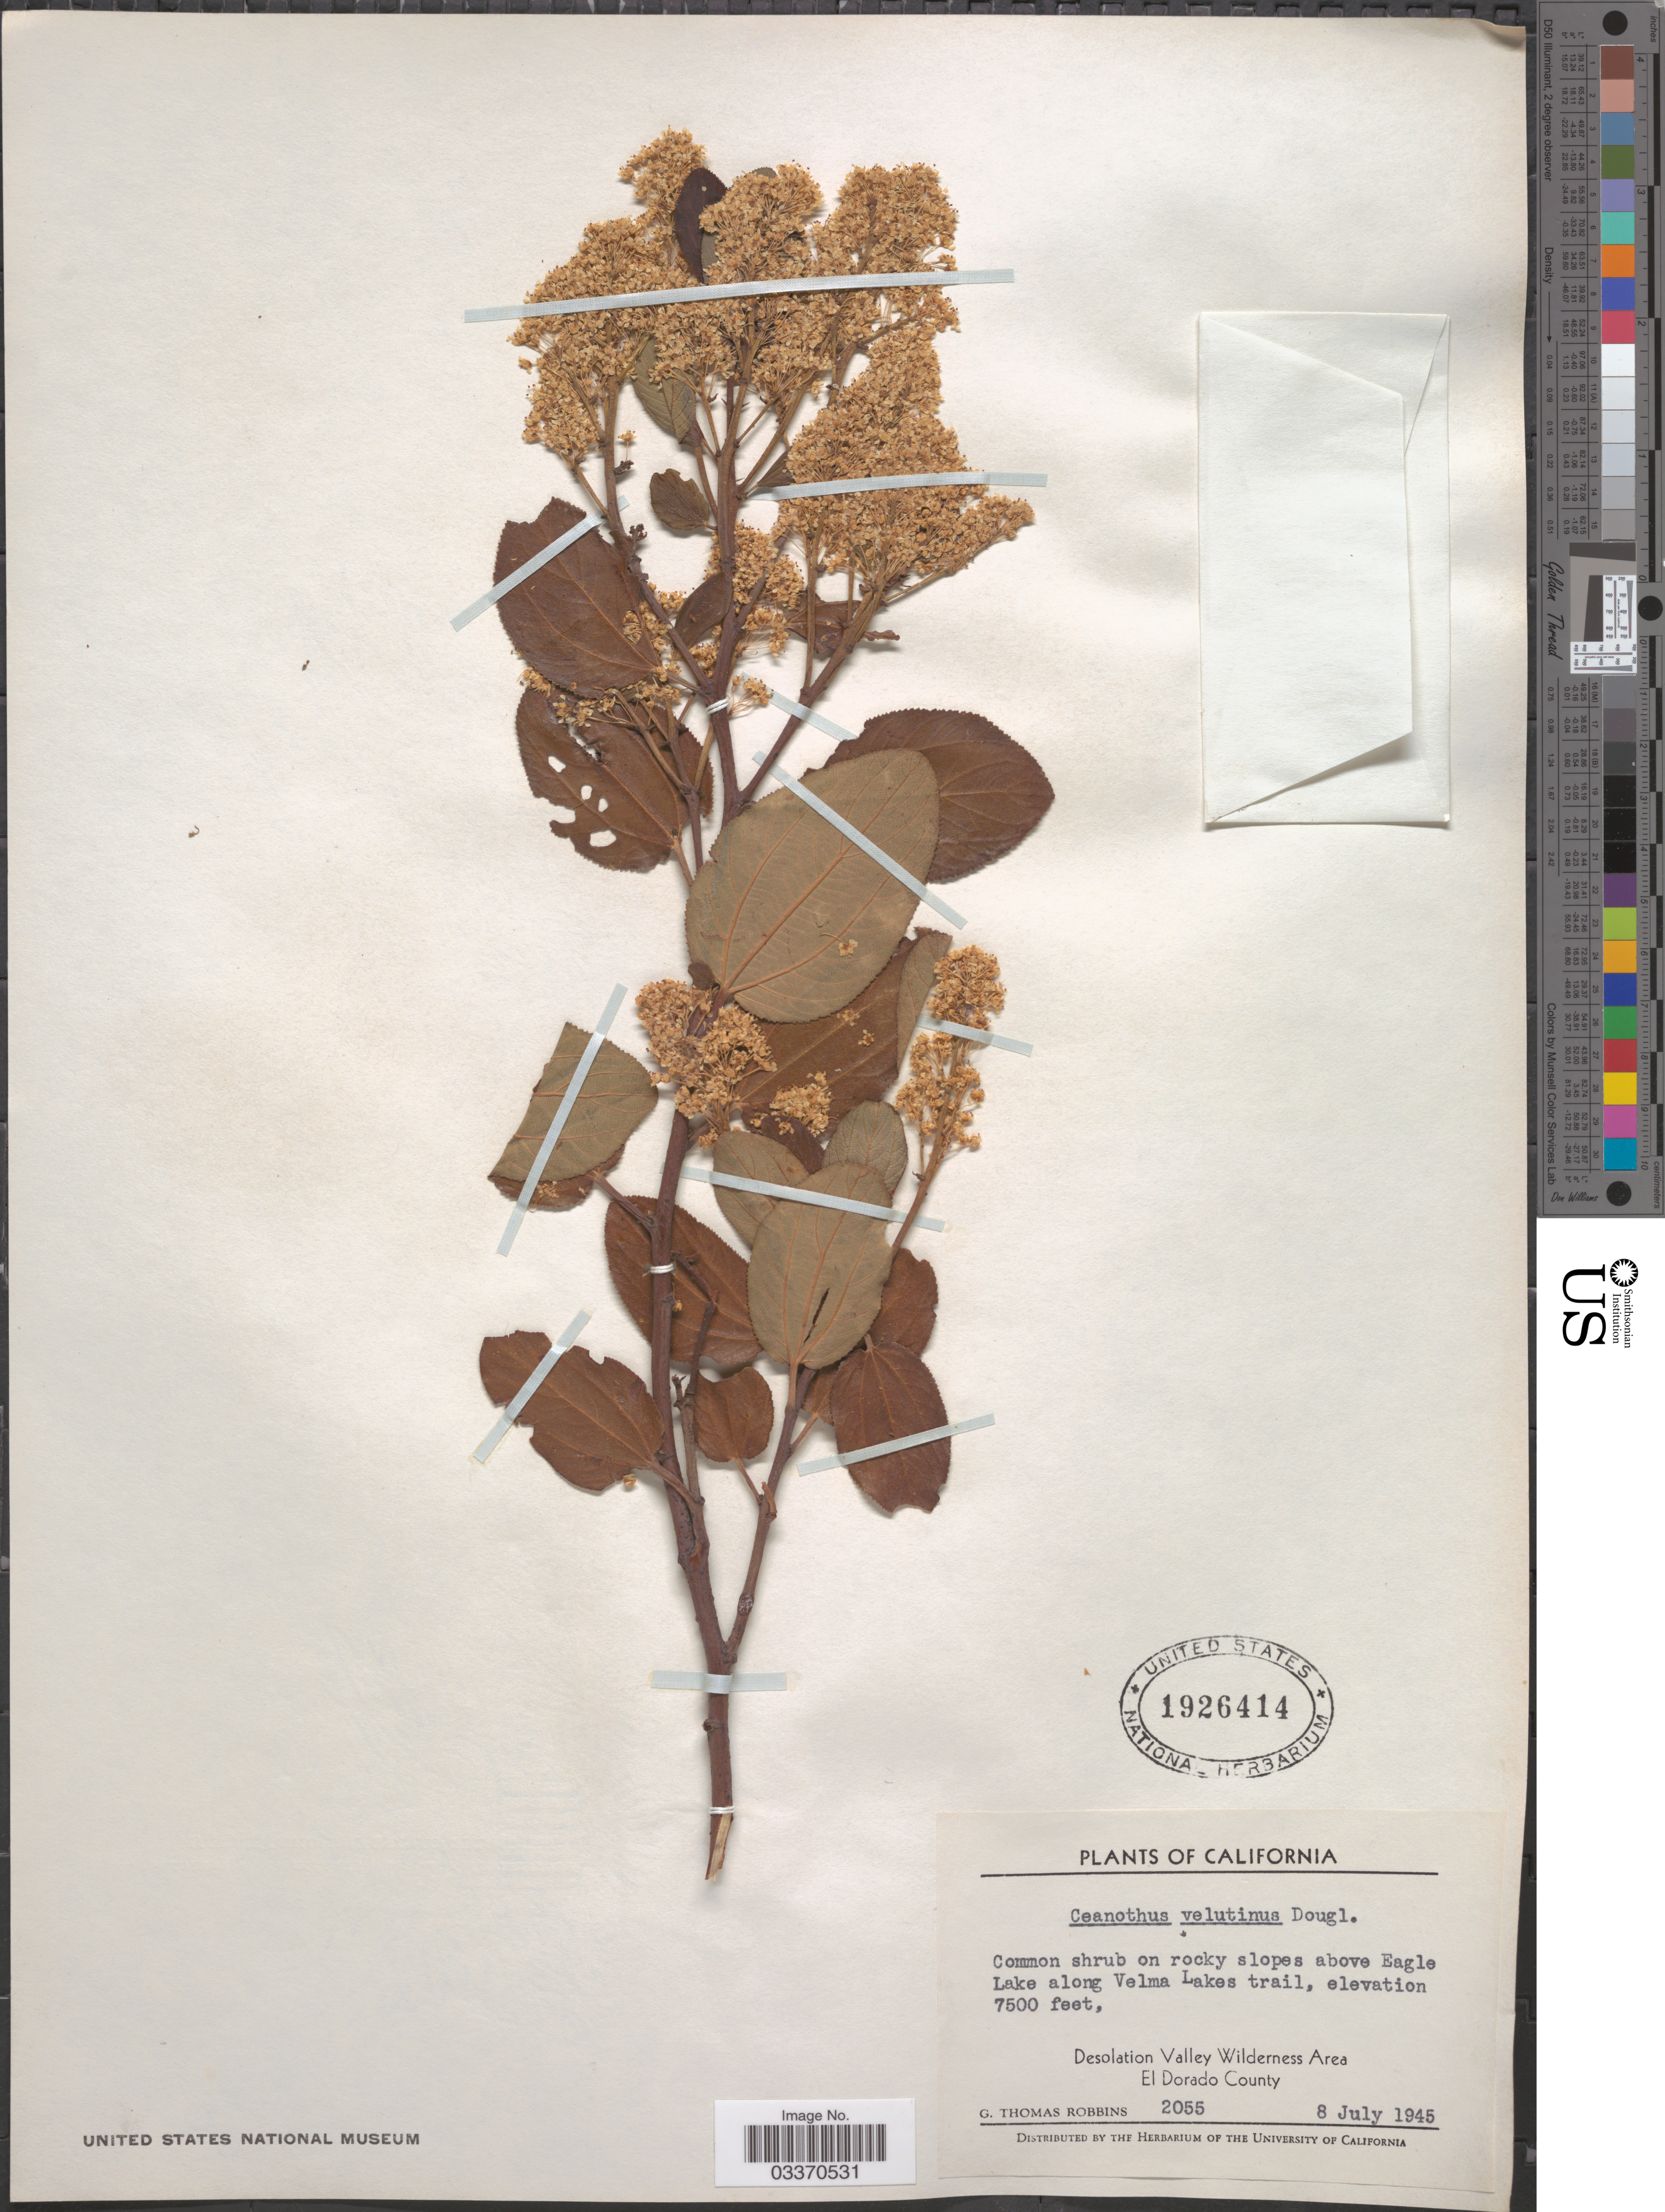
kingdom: Plantae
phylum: Tracheophyta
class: Magnoliopsida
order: Rosales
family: Rhamnaceae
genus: Ceanothus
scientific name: Ceanothus velutinus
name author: Douglas ex Hook.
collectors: G. T. Robbins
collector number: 2055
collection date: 1945-07-08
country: United States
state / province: California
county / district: El Dorado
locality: Above Eagle Lake along Velma Lakes trail. Desolation Valley Wilderness Area. El Dorado County.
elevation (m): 2286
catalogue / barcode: US 1926414